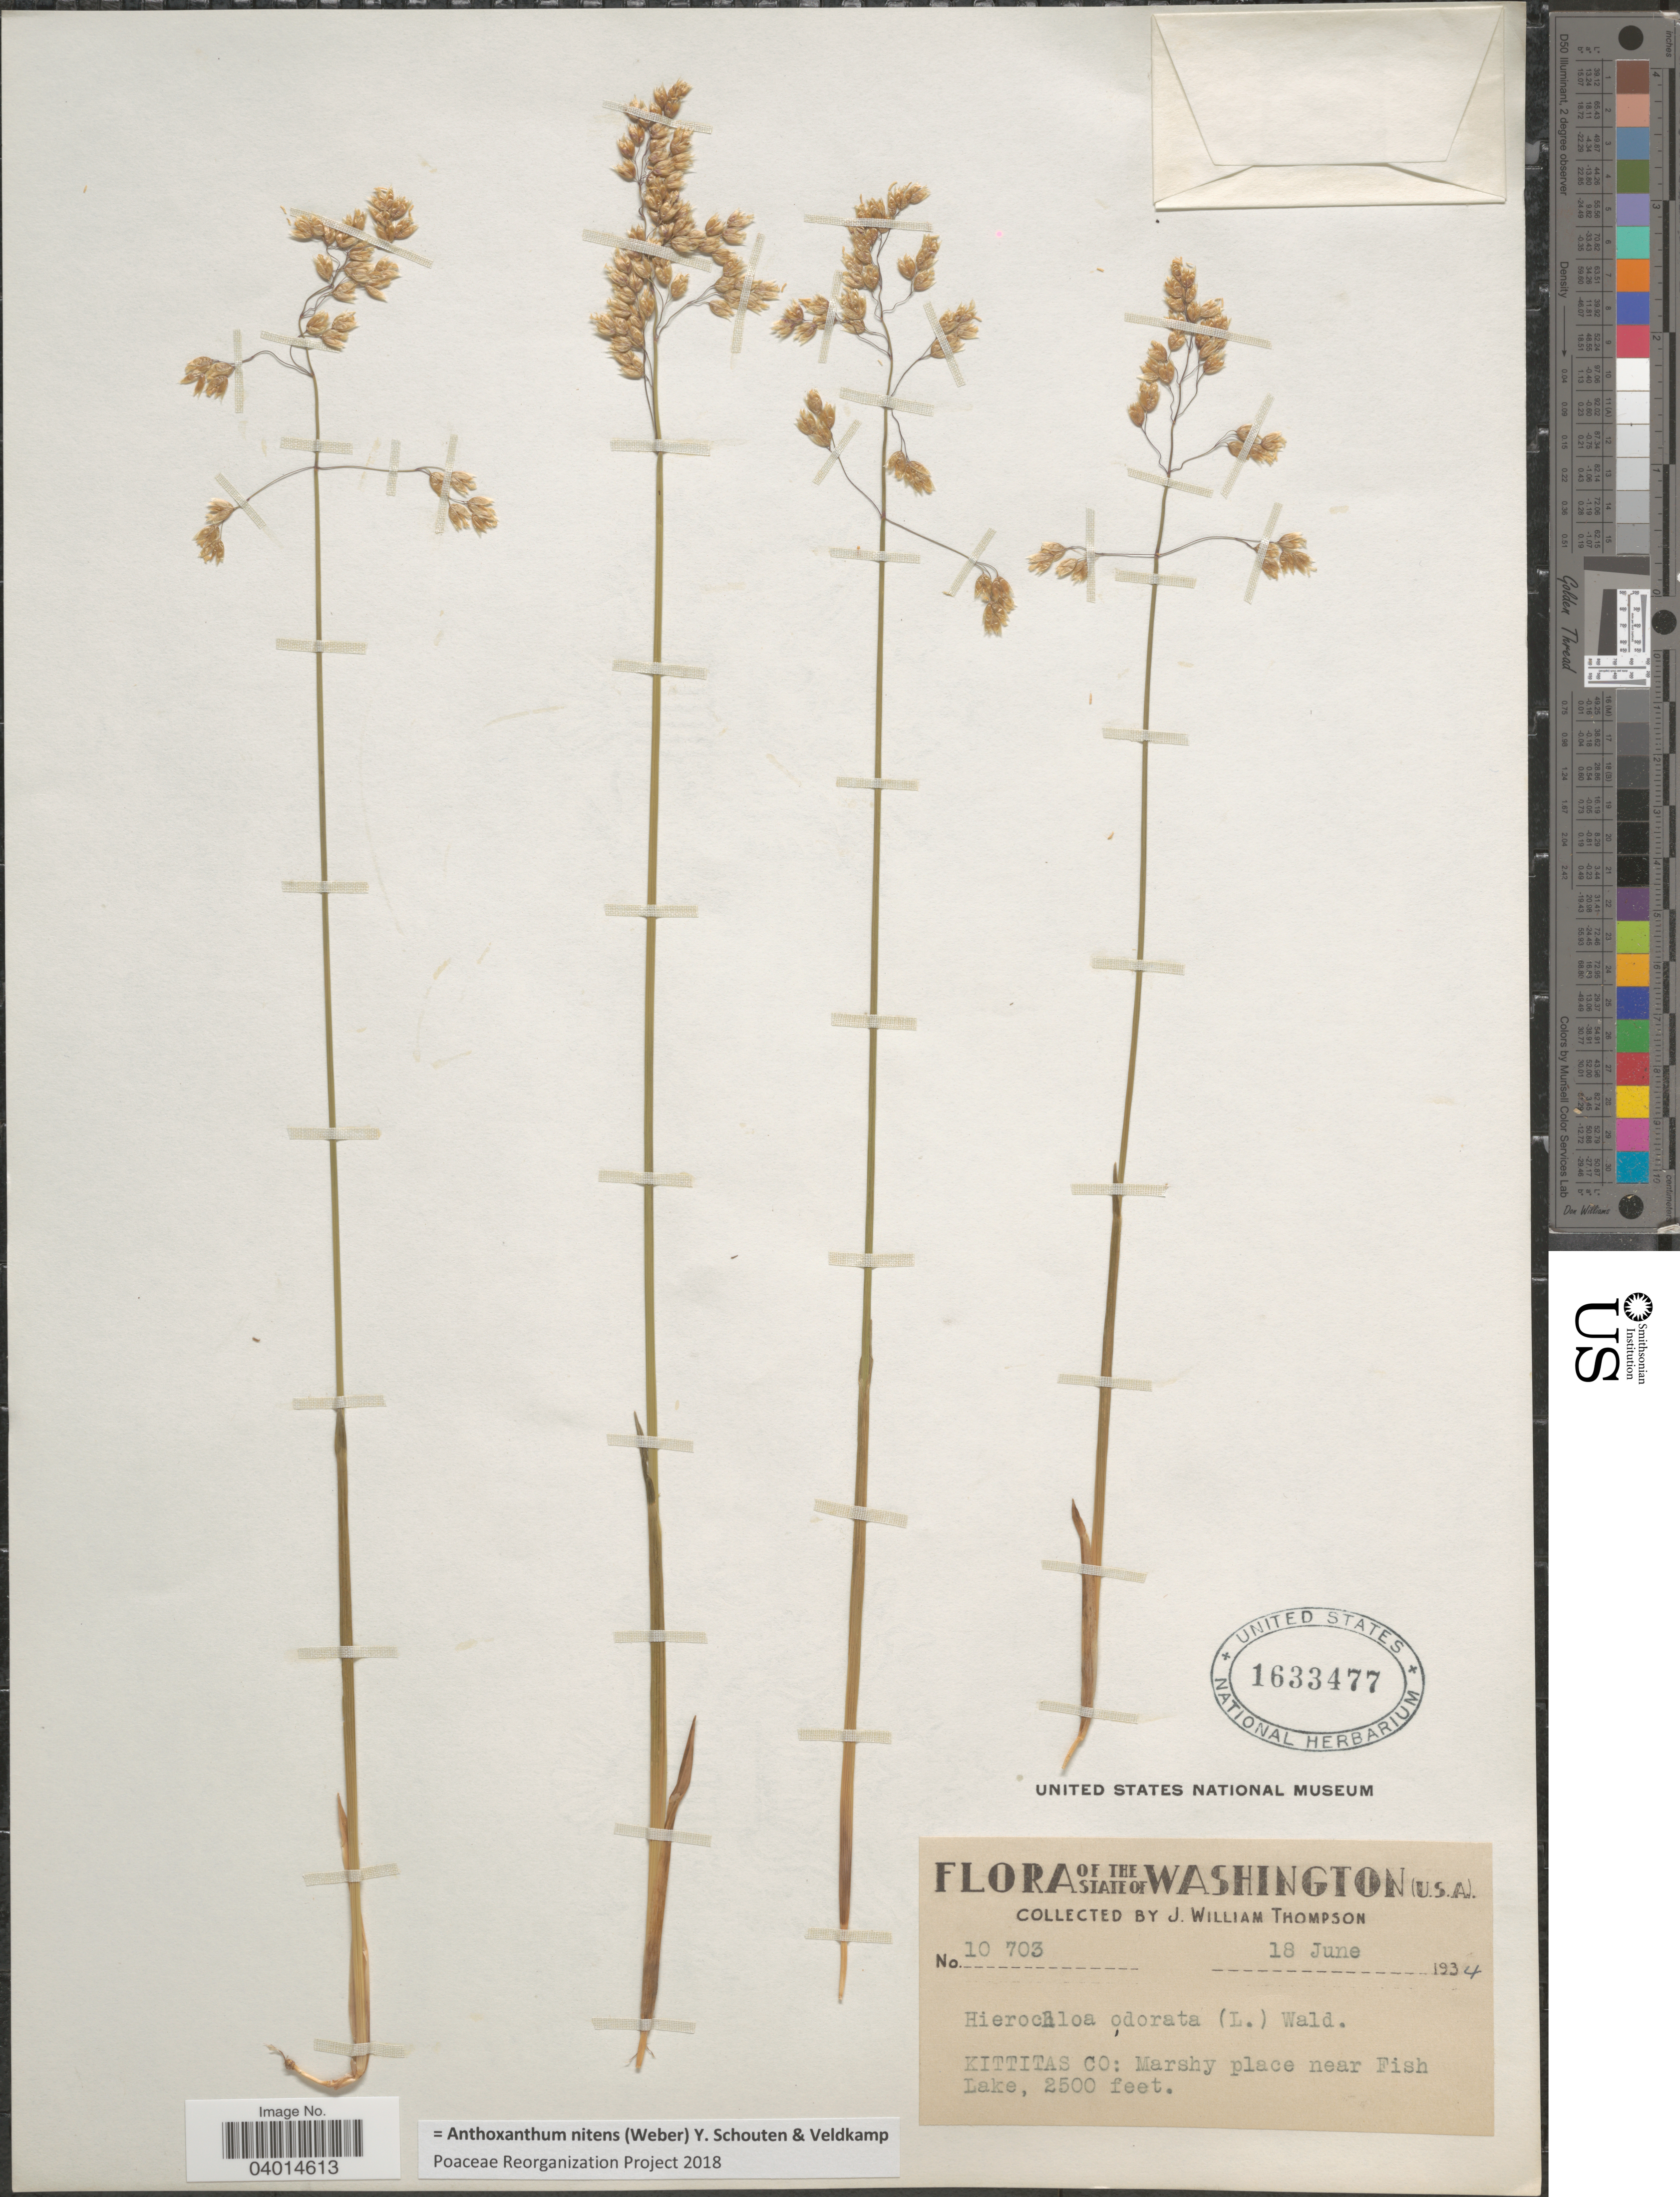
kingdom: Plantae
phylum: Tracheophyta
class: Liliopsida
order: Poales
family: Poaceae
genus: Anthoxanthum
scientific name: Anthoxanthum nitens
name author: (G.H. Weber) R.T.A. Schouten & Veldkamp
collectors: J. W. Thompson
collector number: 10703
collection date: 1934-06-18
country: United States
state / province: Washington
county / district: Kittitas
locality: Kittitas Co: Marshy place near Fish Lake.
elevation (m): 762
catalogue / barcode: US 1633477